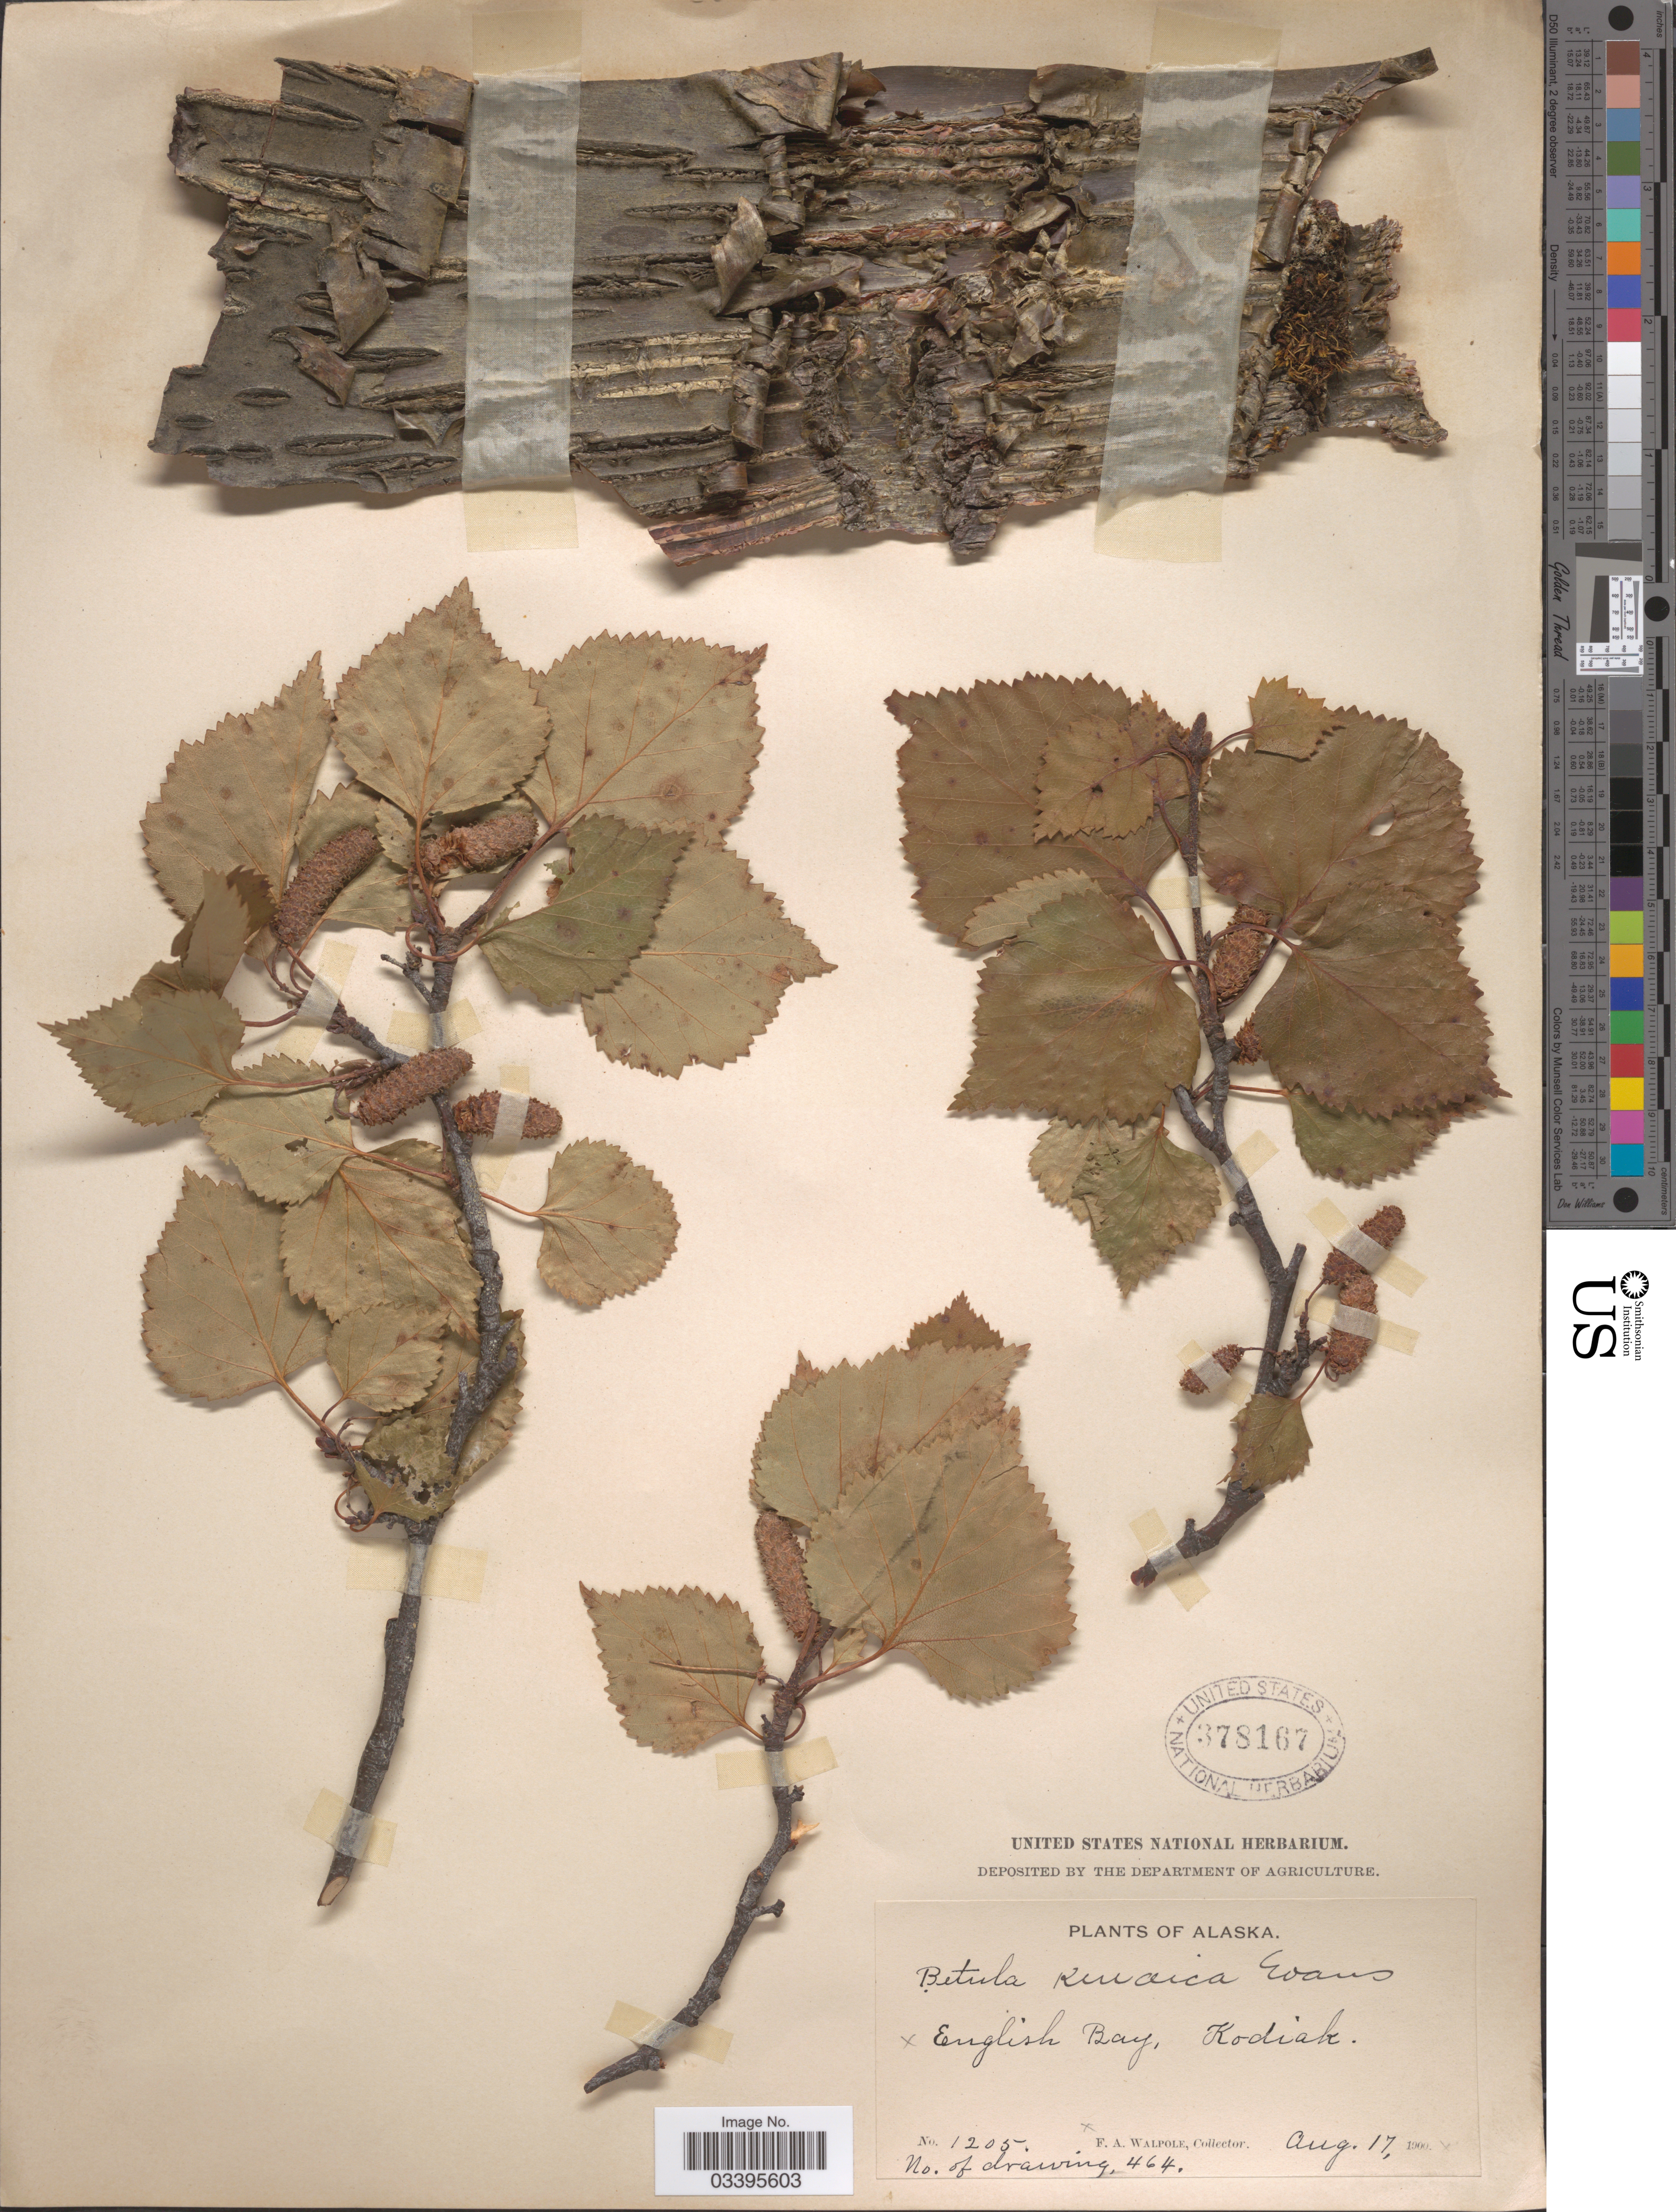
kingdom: Plantae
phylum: Tracheophyta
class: Magnoliopsida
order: Fagales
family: Betulaceae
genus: Betula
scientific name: Betula kenaica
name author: W.H. Evans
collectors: F. Walpole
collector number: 1205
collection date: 1900-08-17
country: United States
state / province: Alaska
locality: English Bay, Kodiak.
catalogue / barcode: US 378167